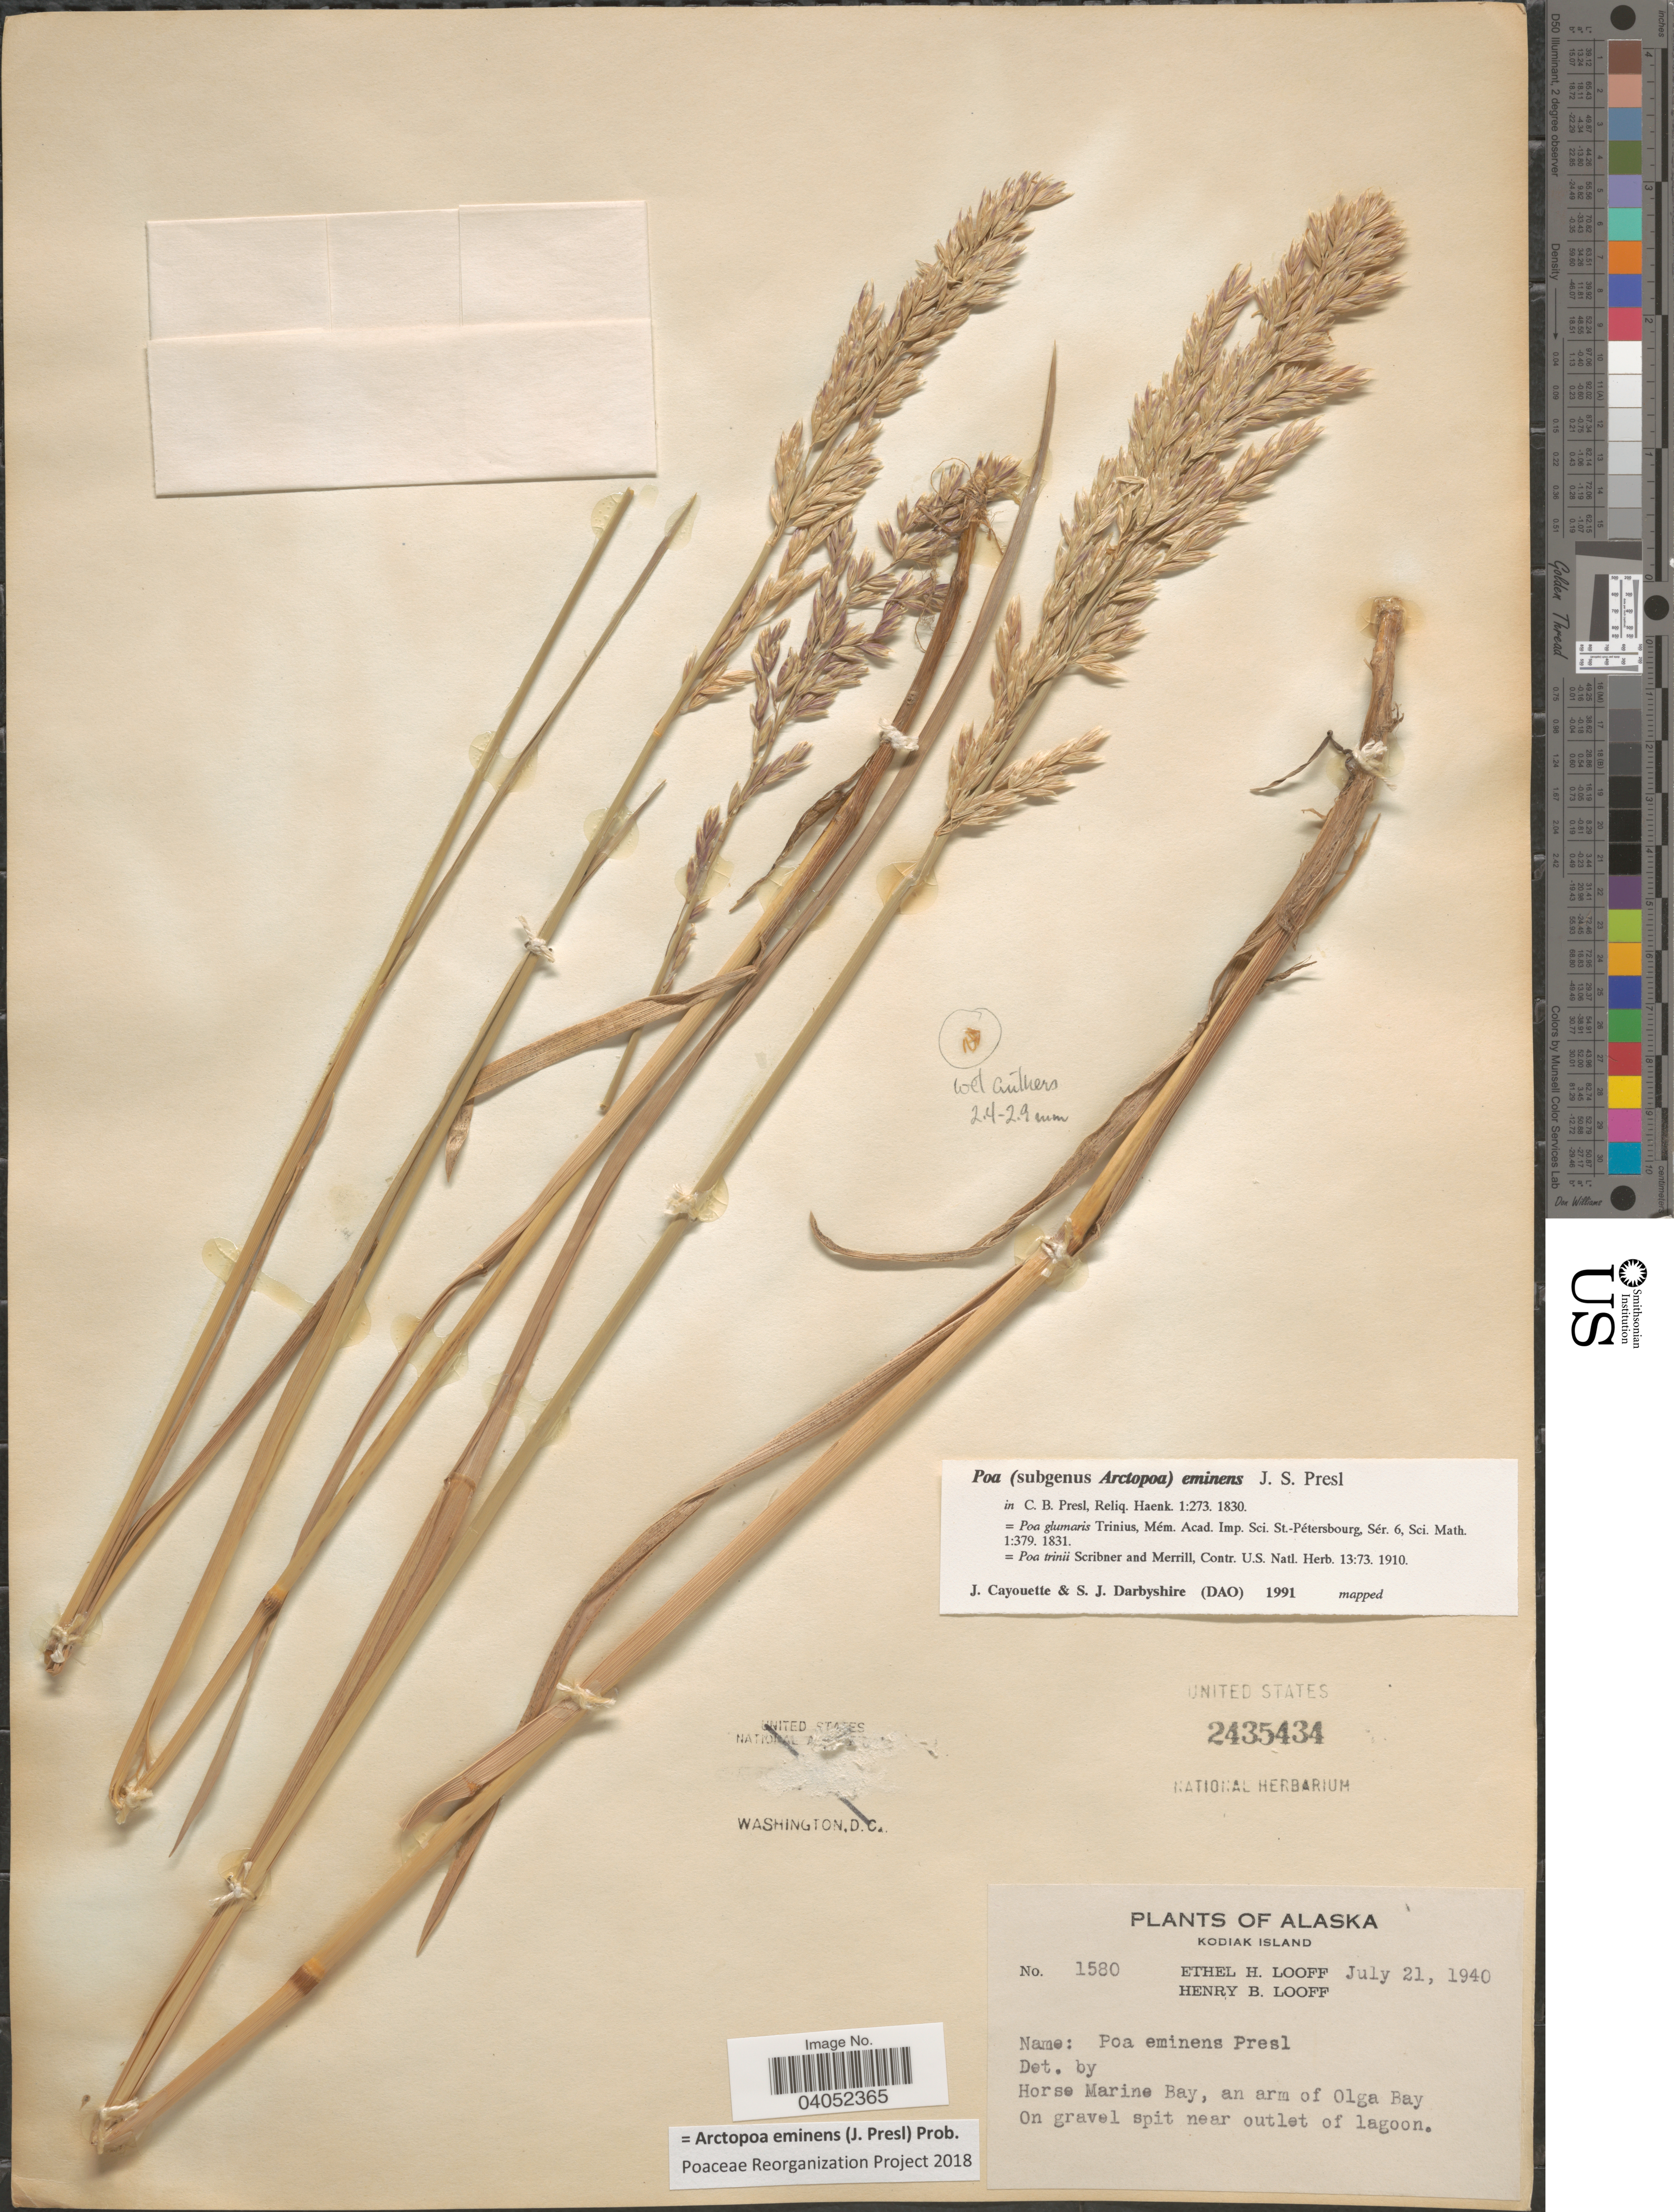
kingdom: Plantae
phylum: Tracheophyta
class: Liliopsida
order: Poales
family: Poaceae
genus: Arctopoa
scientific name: Arctopoa eminens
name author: (J. Presl) Prob.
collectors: E. Looff & H. Looff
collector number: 1580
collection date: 1940-07-21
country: United States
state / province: Alaska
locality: Kodiak Island. Horse Marine Bay, an arm of Olga Bay. On gravel spit near outlet of lagoon.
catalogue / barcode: US 2435434